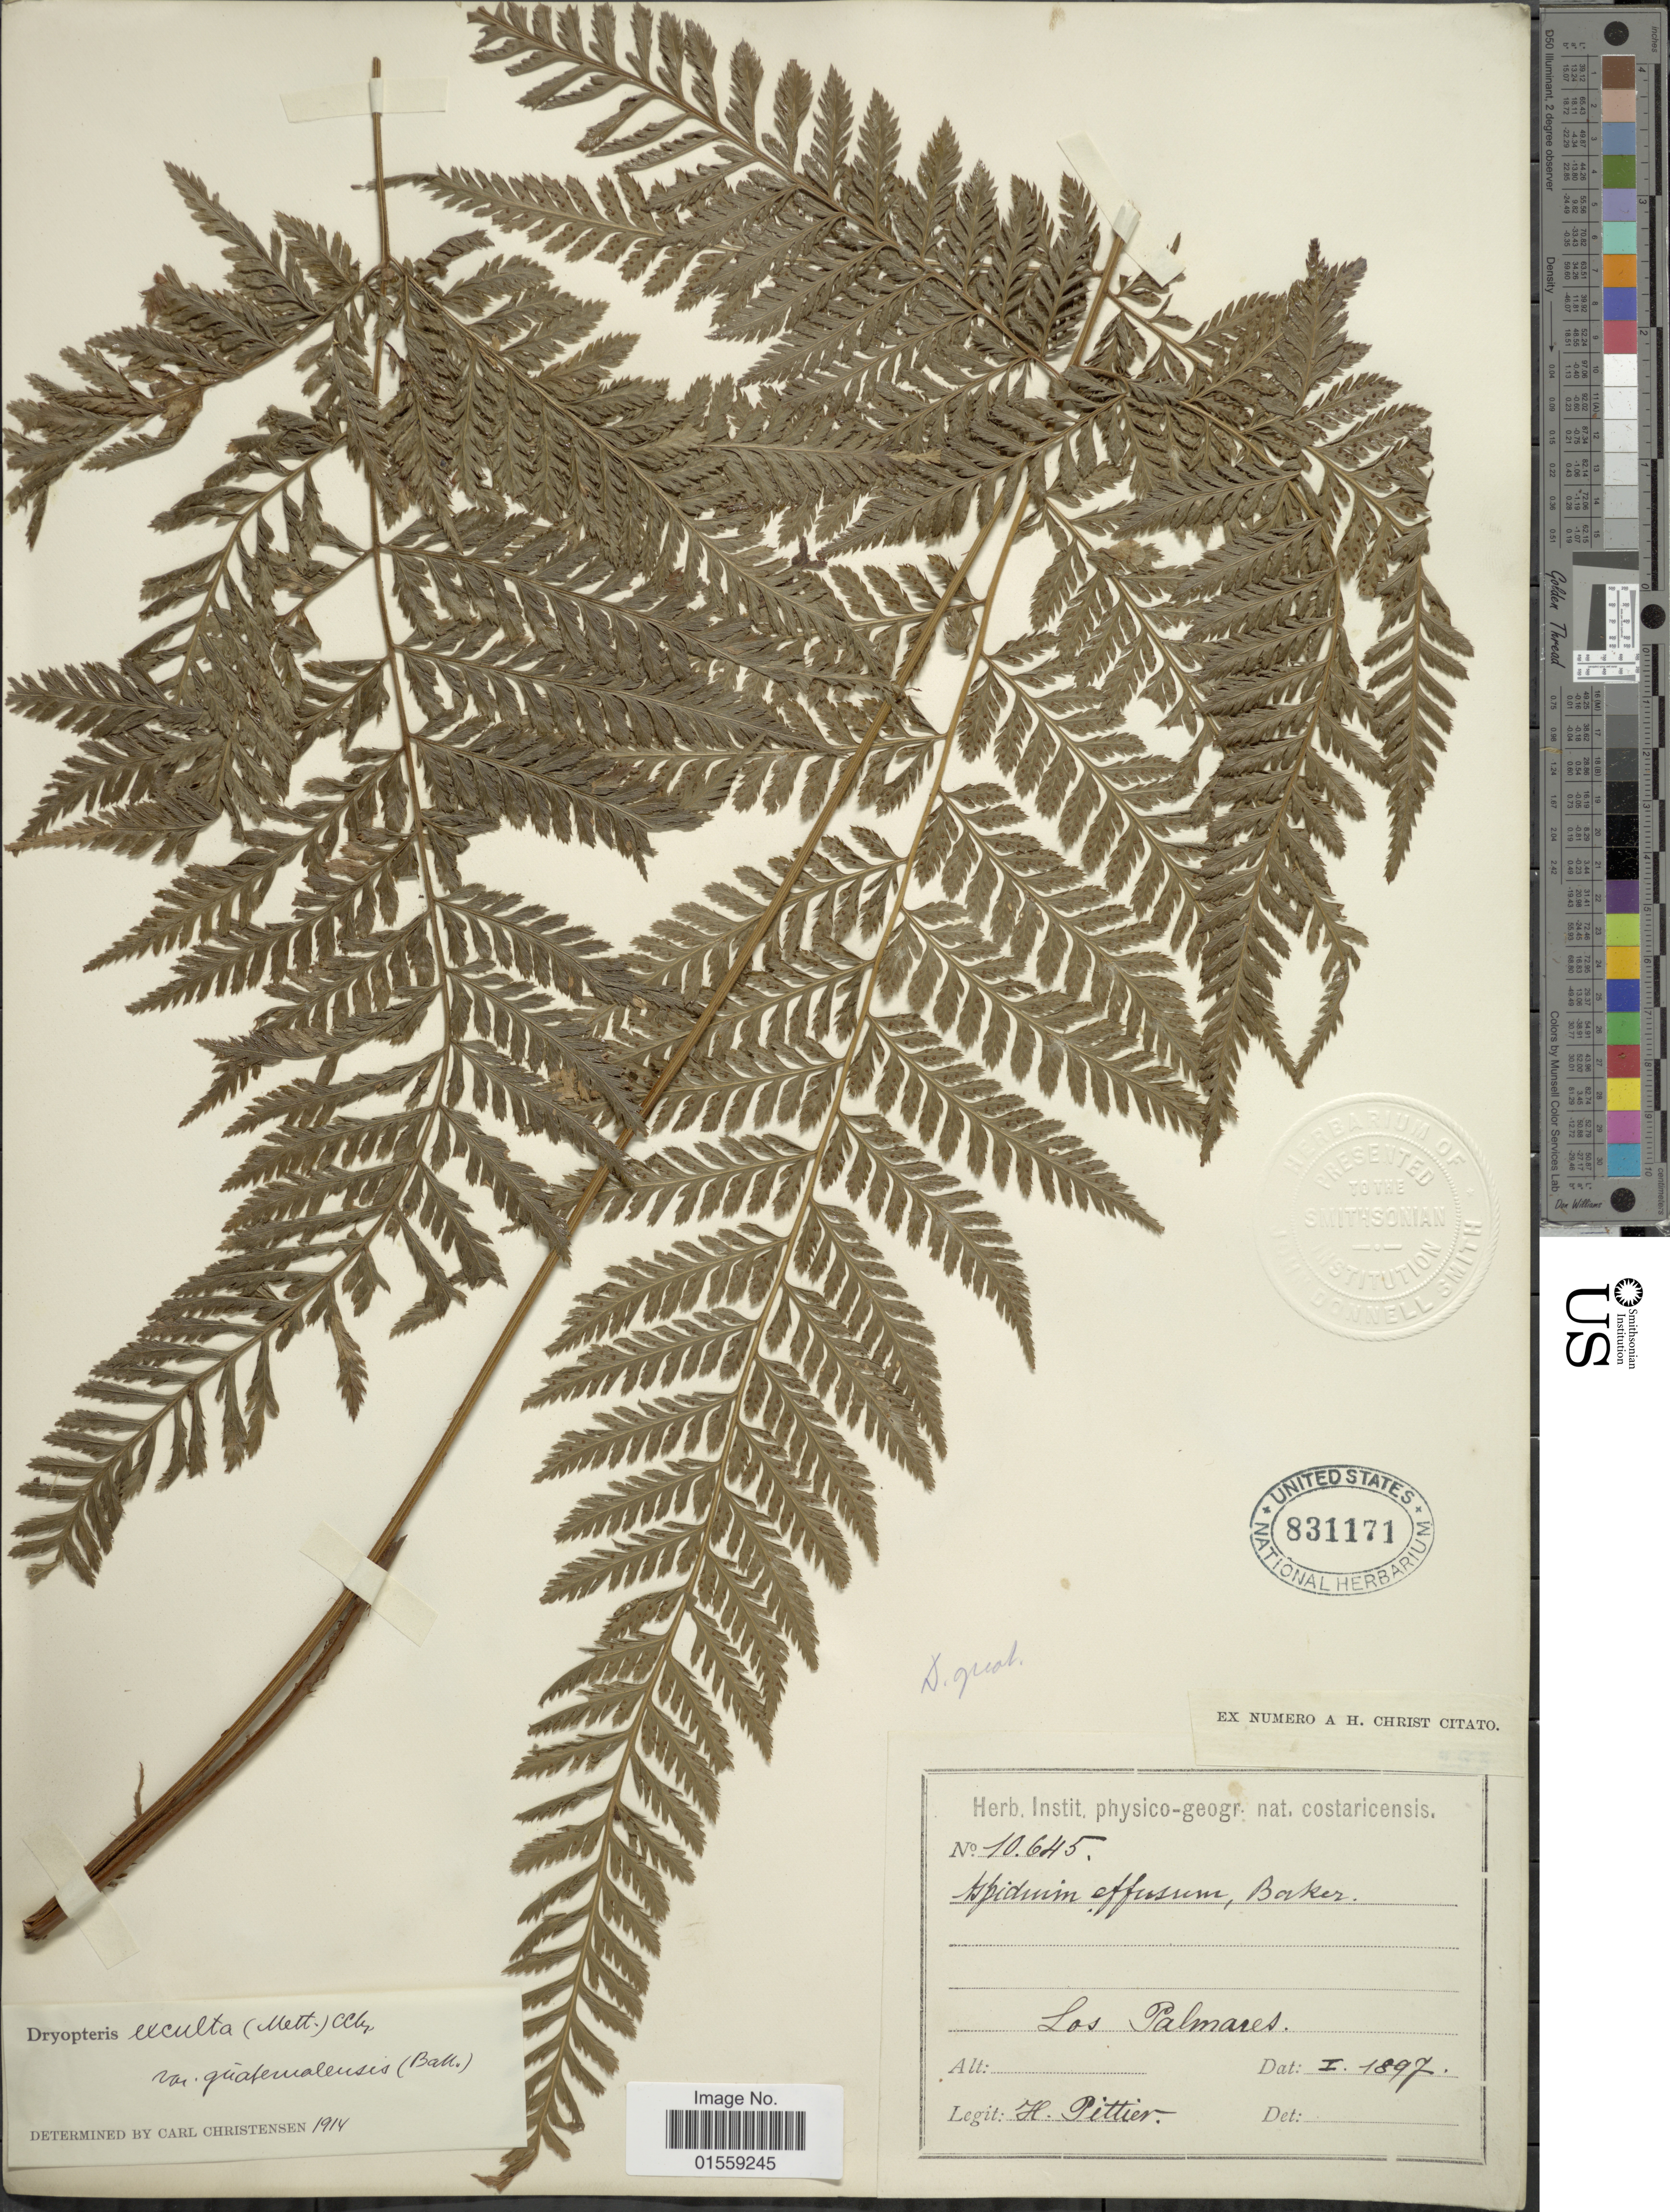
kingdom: Plantae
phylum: Tracheophyta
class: Polypodiopsida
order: Polypodiales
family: Dryopteridaceae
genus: Parapolystichum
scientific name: Parapolystichum excultum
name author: (Mett.) Labiak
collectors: H. F. Pittier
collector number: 10645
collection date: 1897-01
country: Costa Rica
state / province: Alajuela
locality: Los Palmares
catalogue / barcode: US 831171